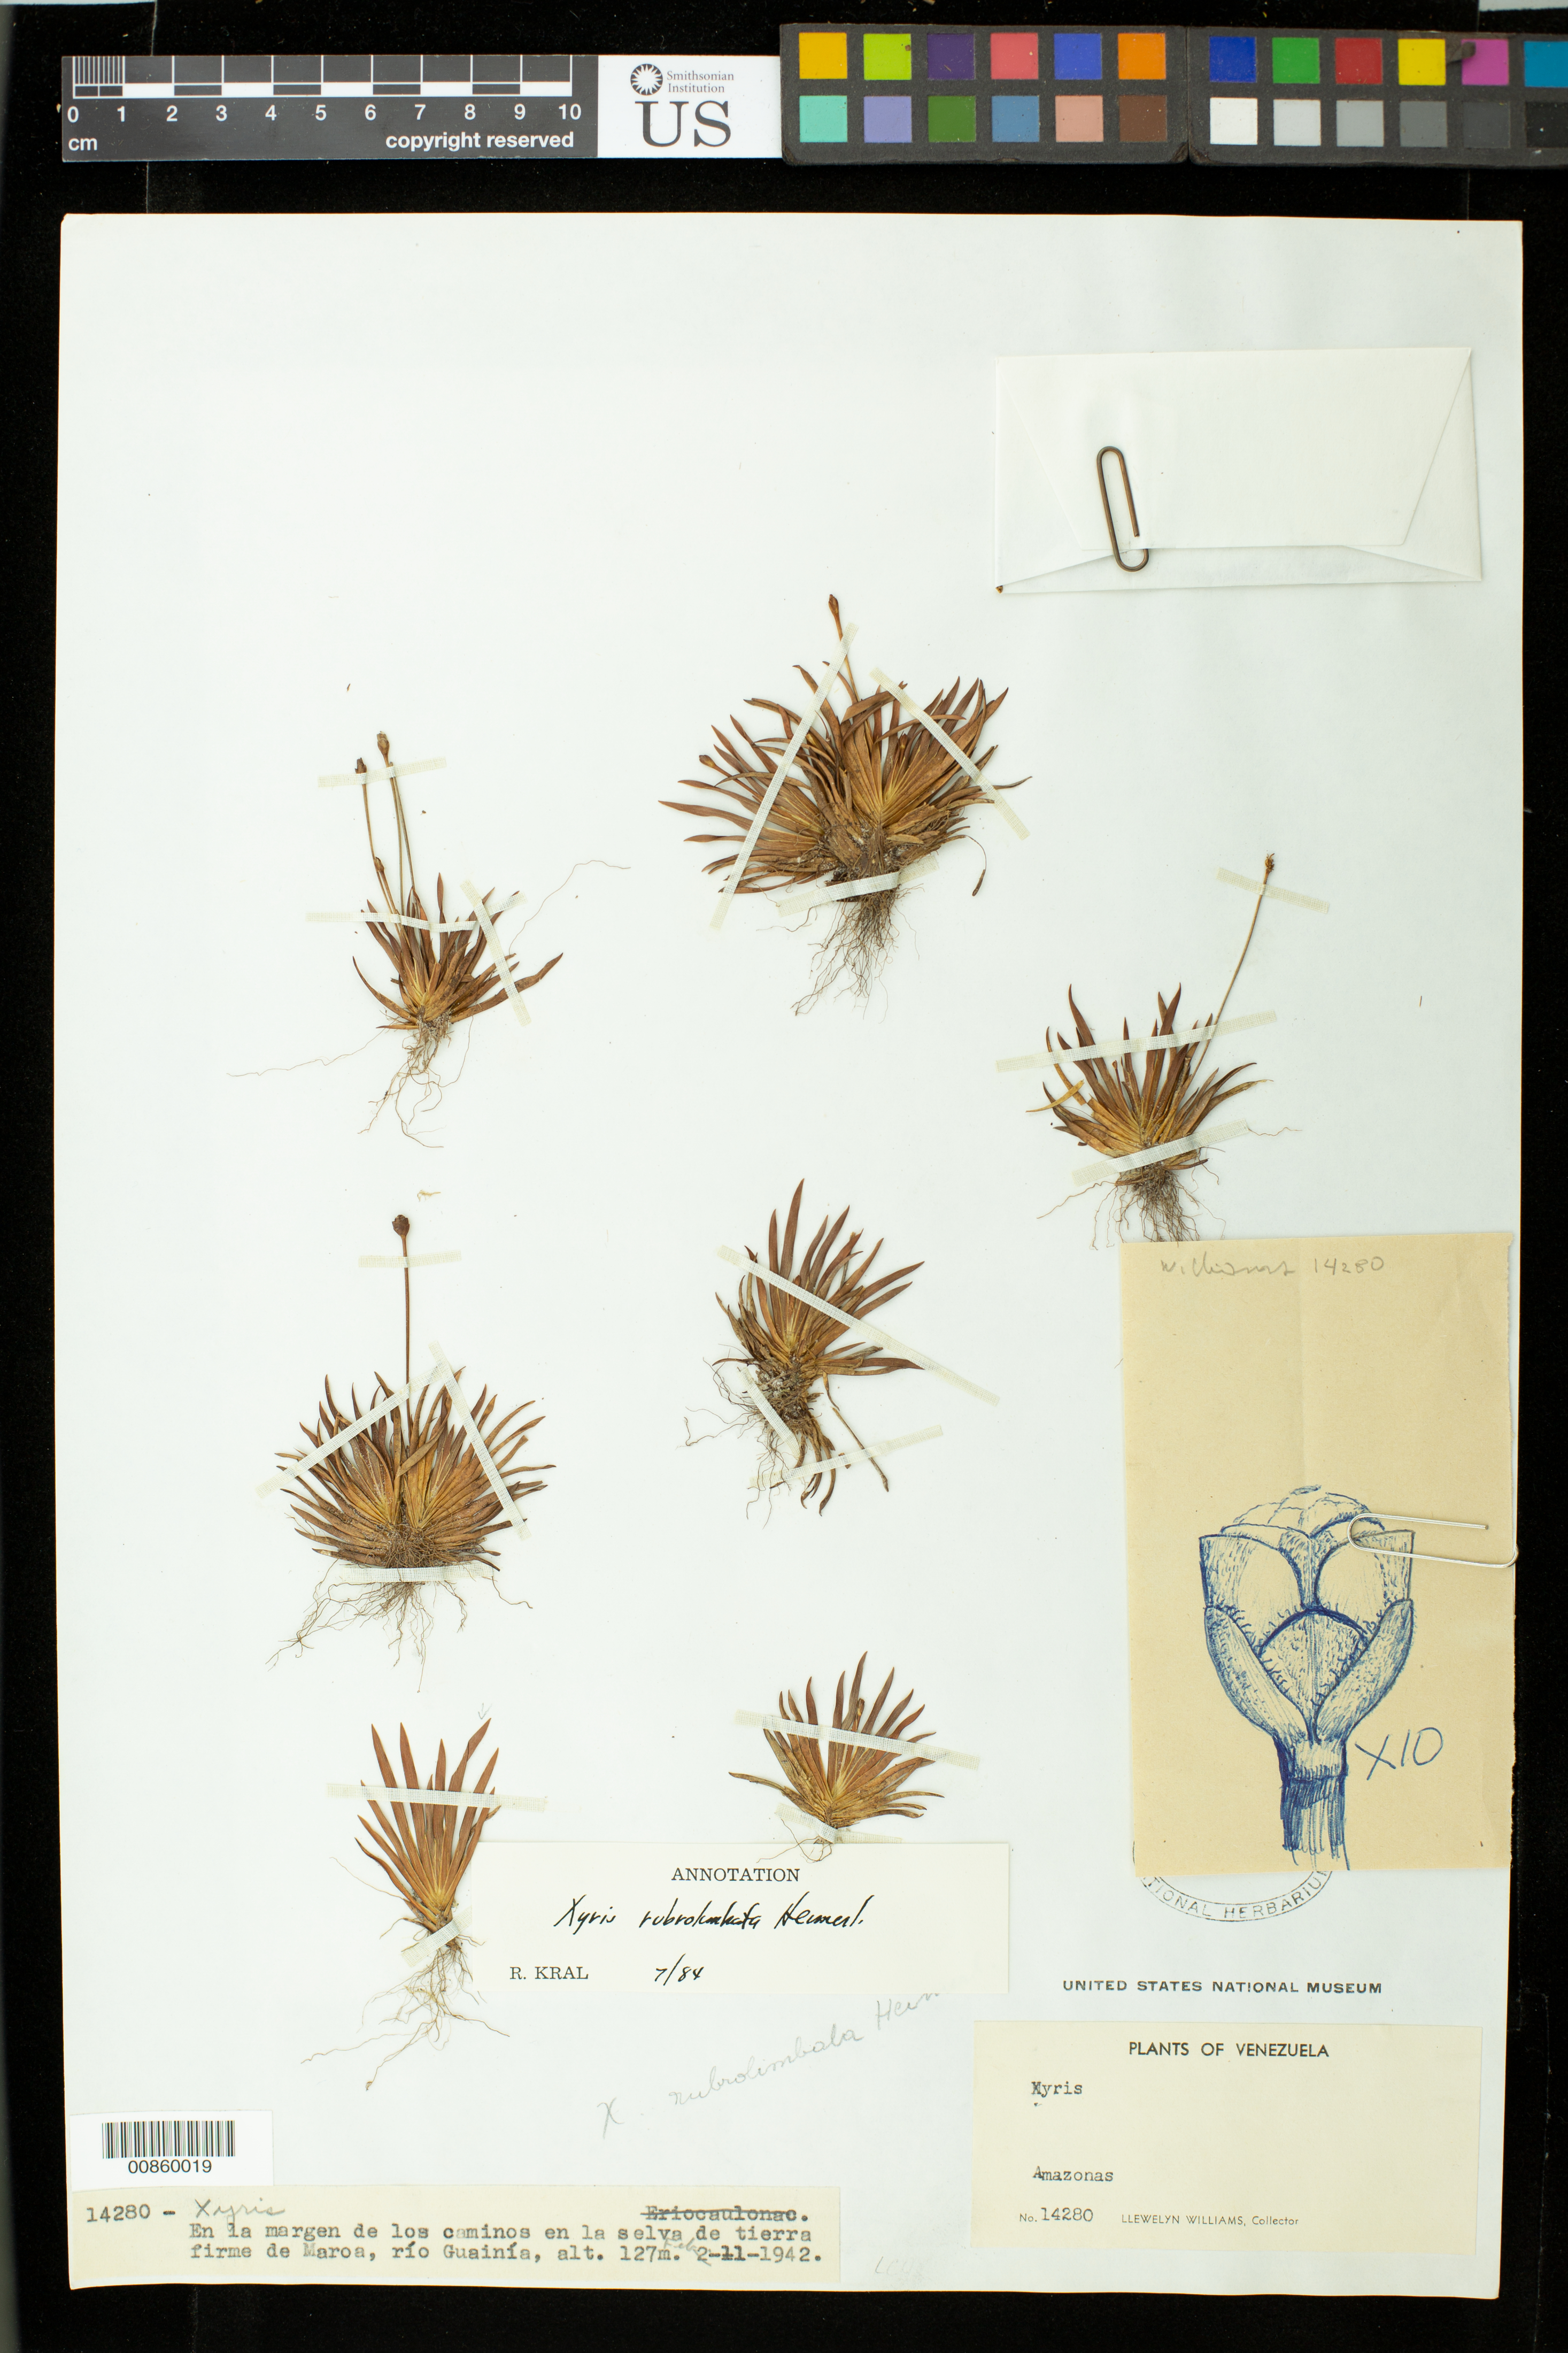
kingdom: Plantae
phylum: Tracheophyta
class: Liliopsida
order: Poales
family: Xyridaceae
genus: Xyris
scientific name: Xyris rubrolimbata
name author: Heimerl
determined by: Kral, Robert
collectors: Ll. Williams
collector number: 14280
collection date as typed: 11-Feb-42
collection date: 1942-02-11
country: Venezuela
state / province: Amazonas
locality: Maroa, Río Guainía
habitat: Margen de los caminos en la selva de tierra firme.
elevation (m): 127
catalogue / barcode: US 1879629